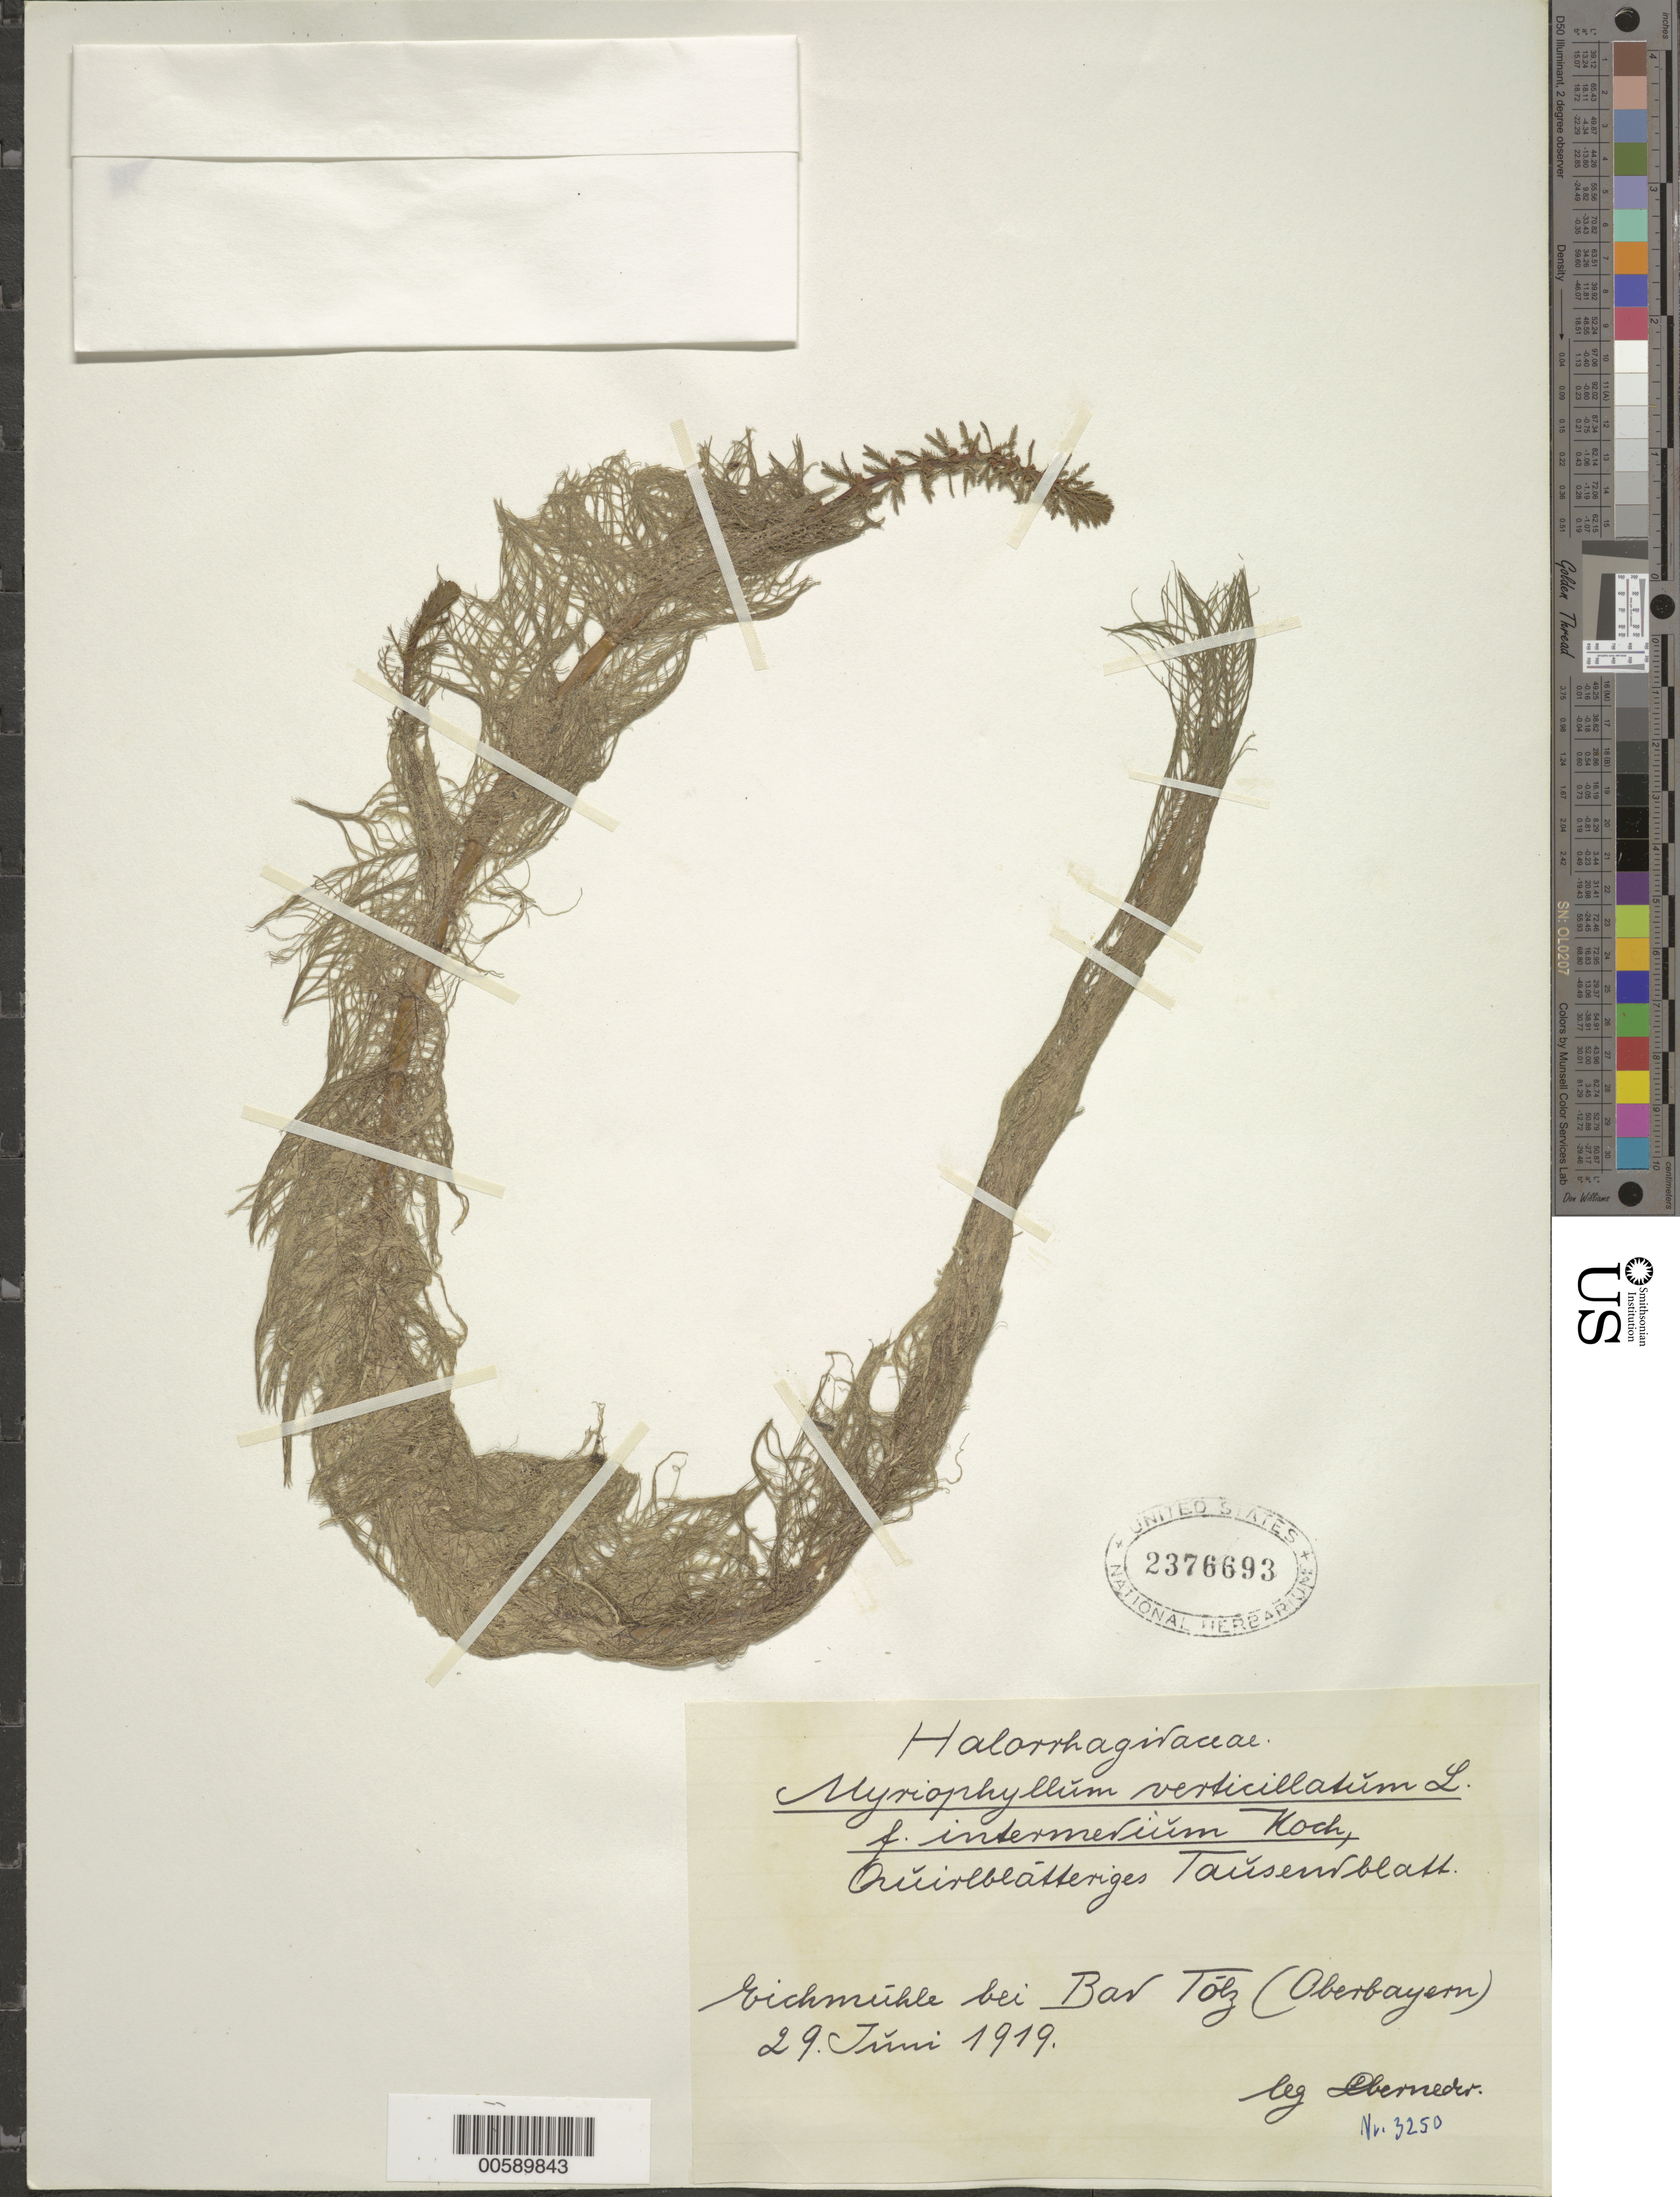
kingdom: Plantae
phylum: Tracheophyta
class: Magnoliopsida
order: Saxifragales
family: Haloragaceae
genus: Myriophyllum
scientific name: Myriophyllum verticillatum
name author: L.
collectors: -- Aberneder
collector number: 3250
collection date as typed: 29 Jun 1919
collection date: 1919-06-29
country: Germany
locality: Eichmuhle near Bad Tolz (Oberbayern)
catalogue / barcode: US 2376693